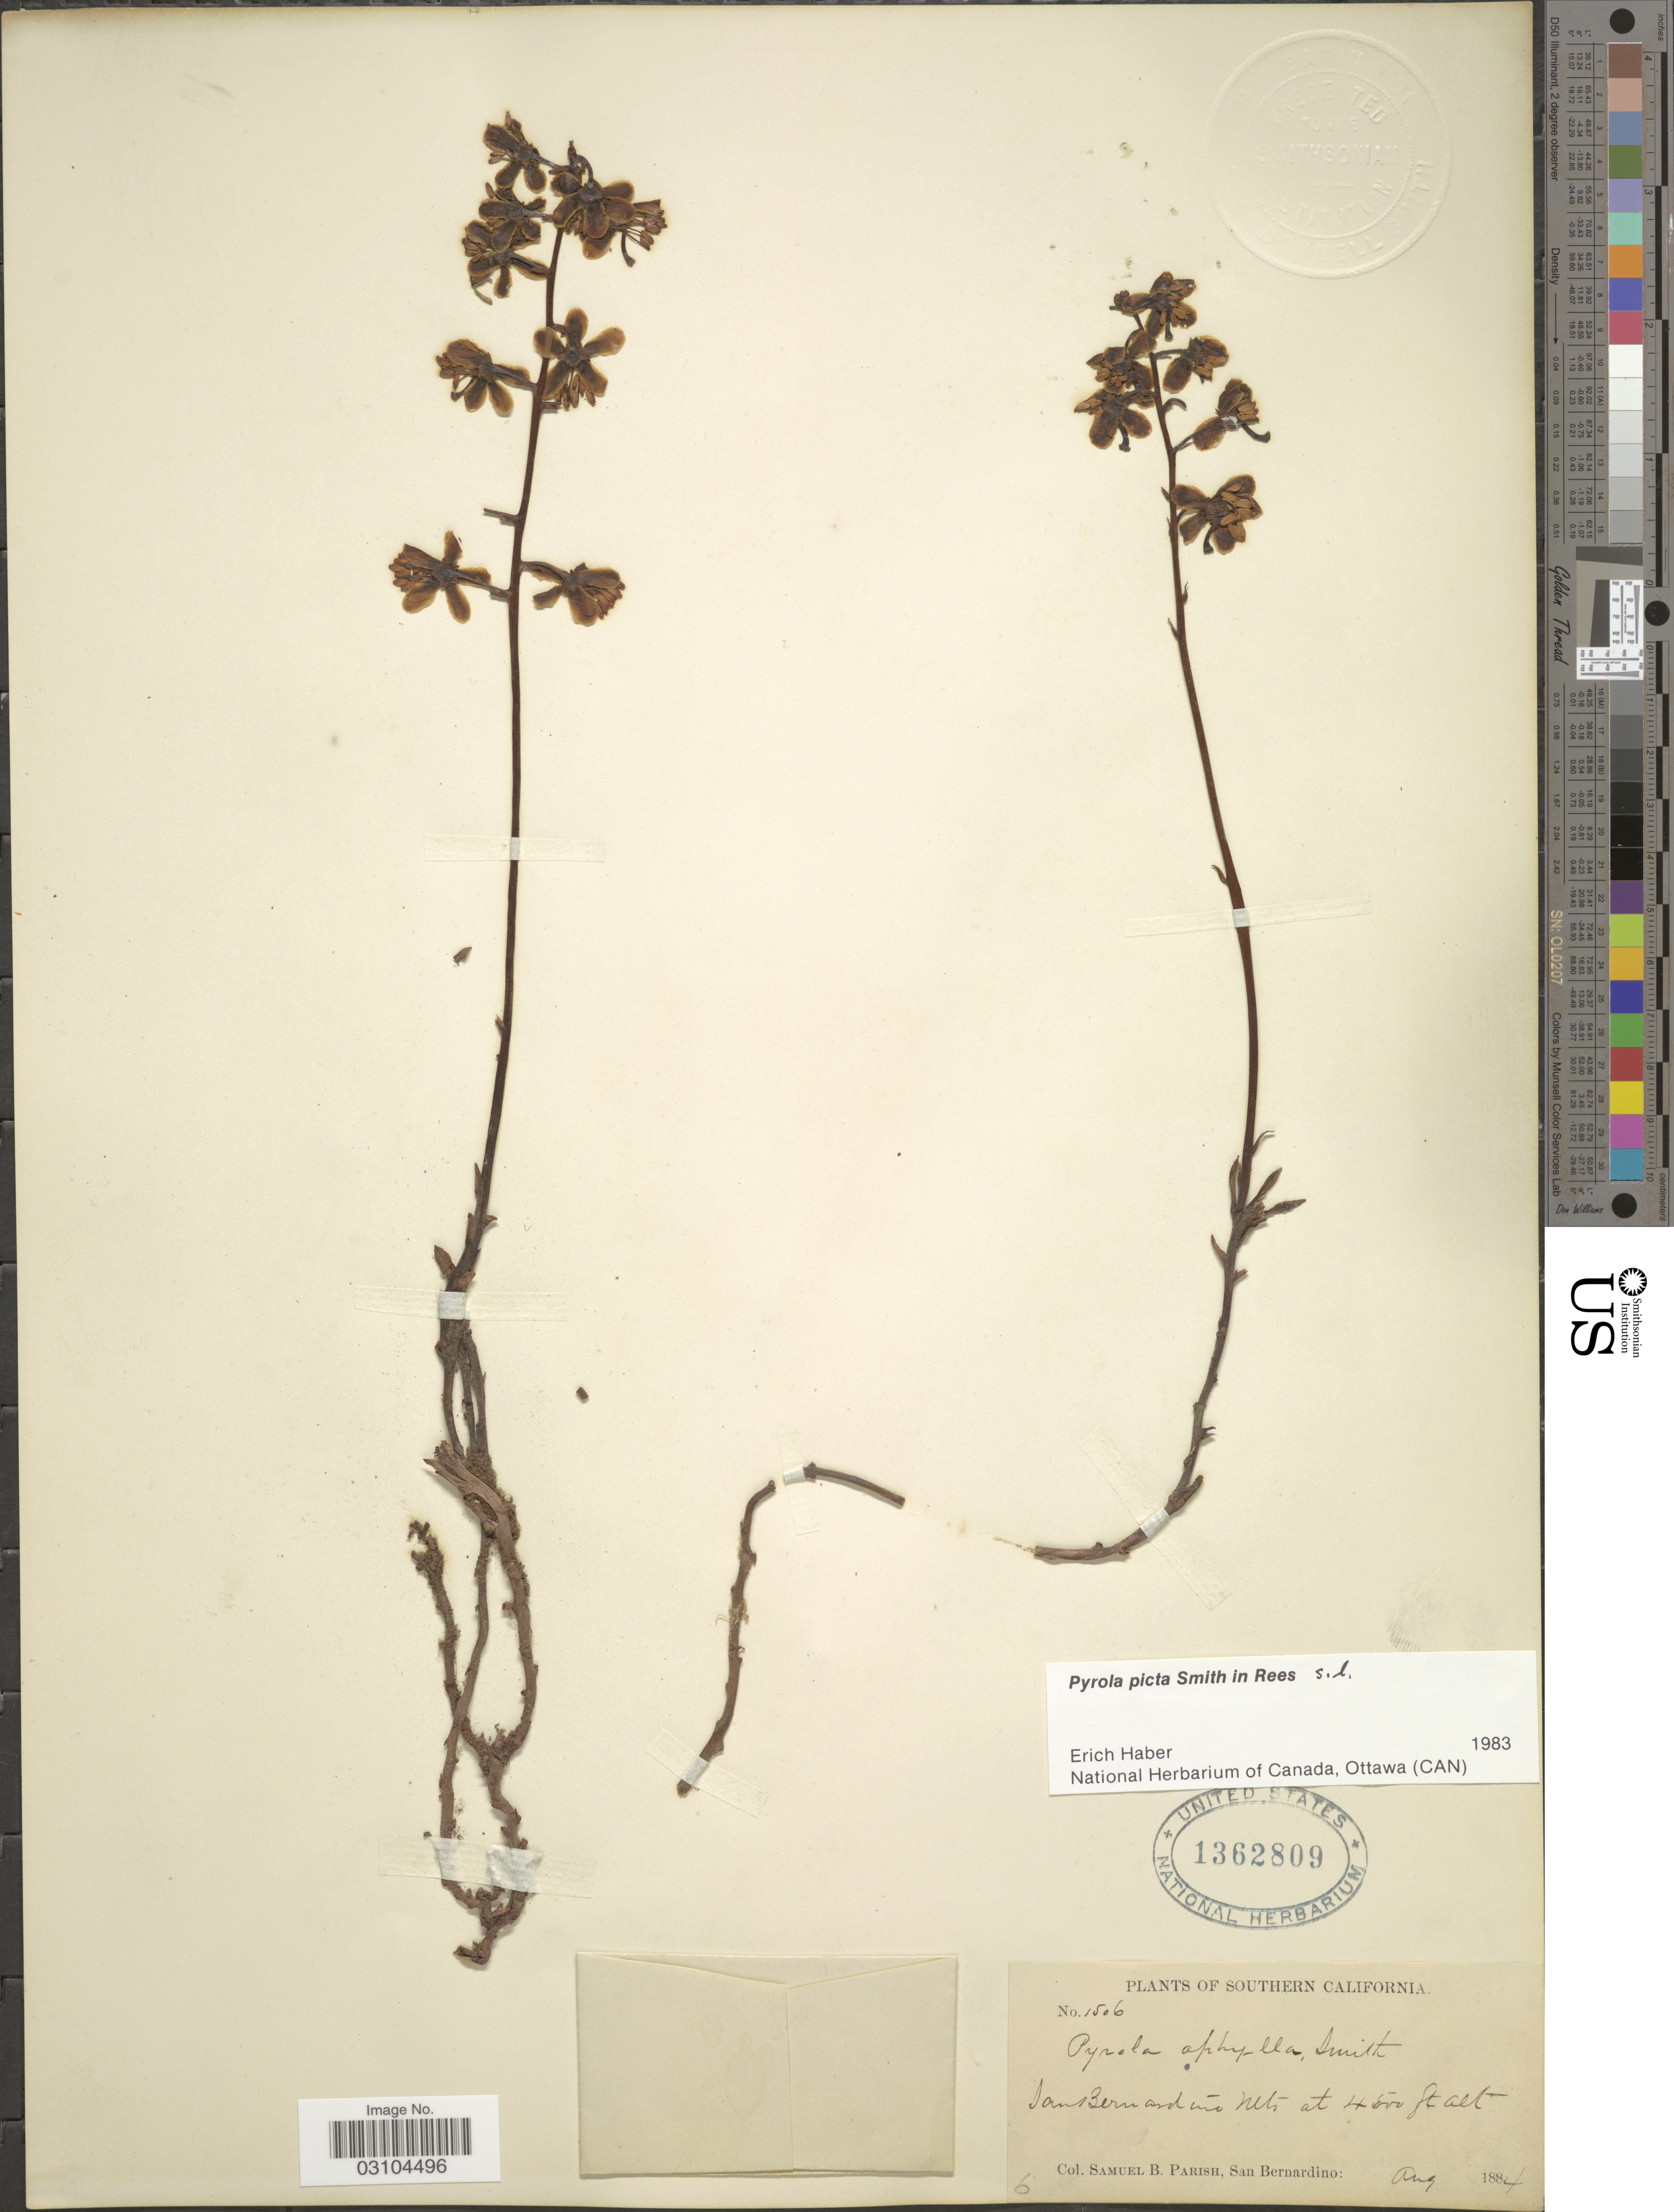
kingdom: Plantae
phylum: Tracheophyta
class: Magnoliopsida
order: Ericales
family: Ericaceae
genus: Pyrola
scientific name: Pyrola picta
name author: Sm. in Rees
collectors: S. B. Parish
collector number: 1506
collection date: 1884-08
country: United States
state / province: California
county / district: San Bernardino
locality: Southern California. San Bernardino Mts.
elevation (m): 1372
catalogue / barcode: US 1362809